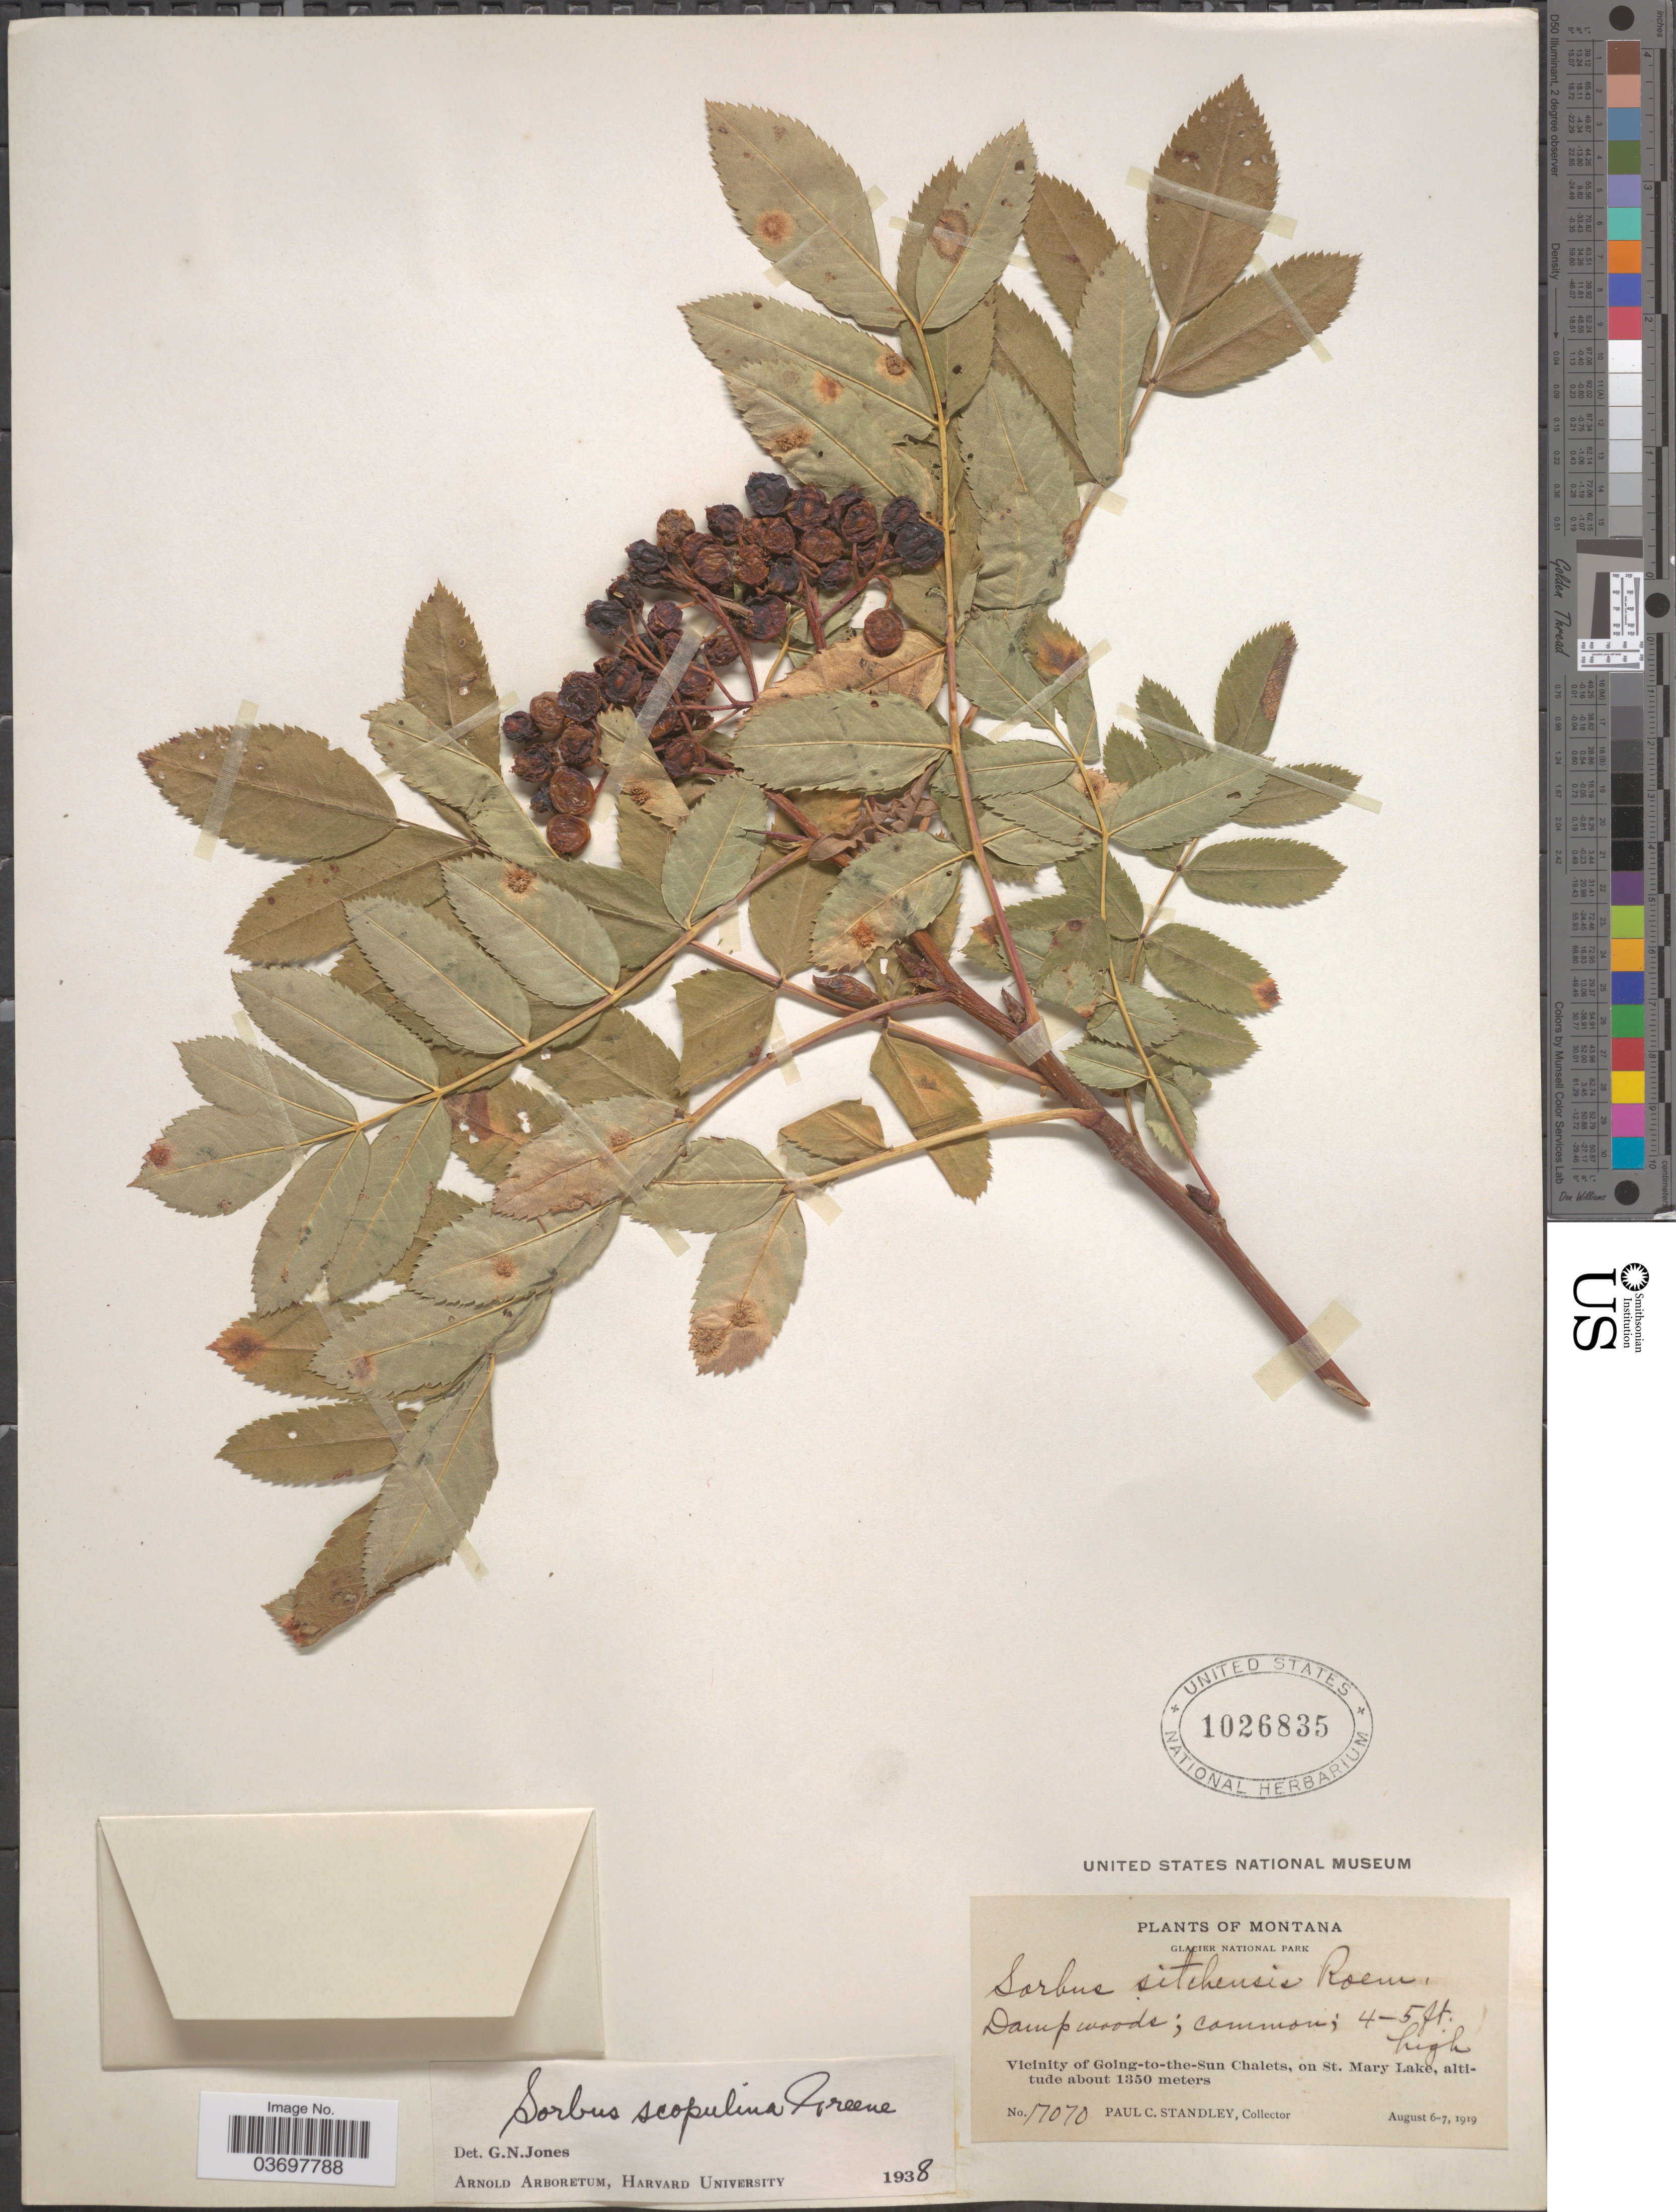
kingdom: Plantae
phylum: Tracheophyta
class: Magnoliopsida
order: Rosales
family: Rosaceae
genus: Sorbus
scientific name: Sorbus scopulina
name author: Greene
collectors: P. C. Standley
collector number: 17070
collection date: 1919-08-06/1919-08-07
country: United States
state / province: Montana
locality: Glacier National Park. Vicinity of Going-to-the-Sun Chalets, on St. Mary Lake.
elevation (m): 1350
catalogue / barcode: US 1026835